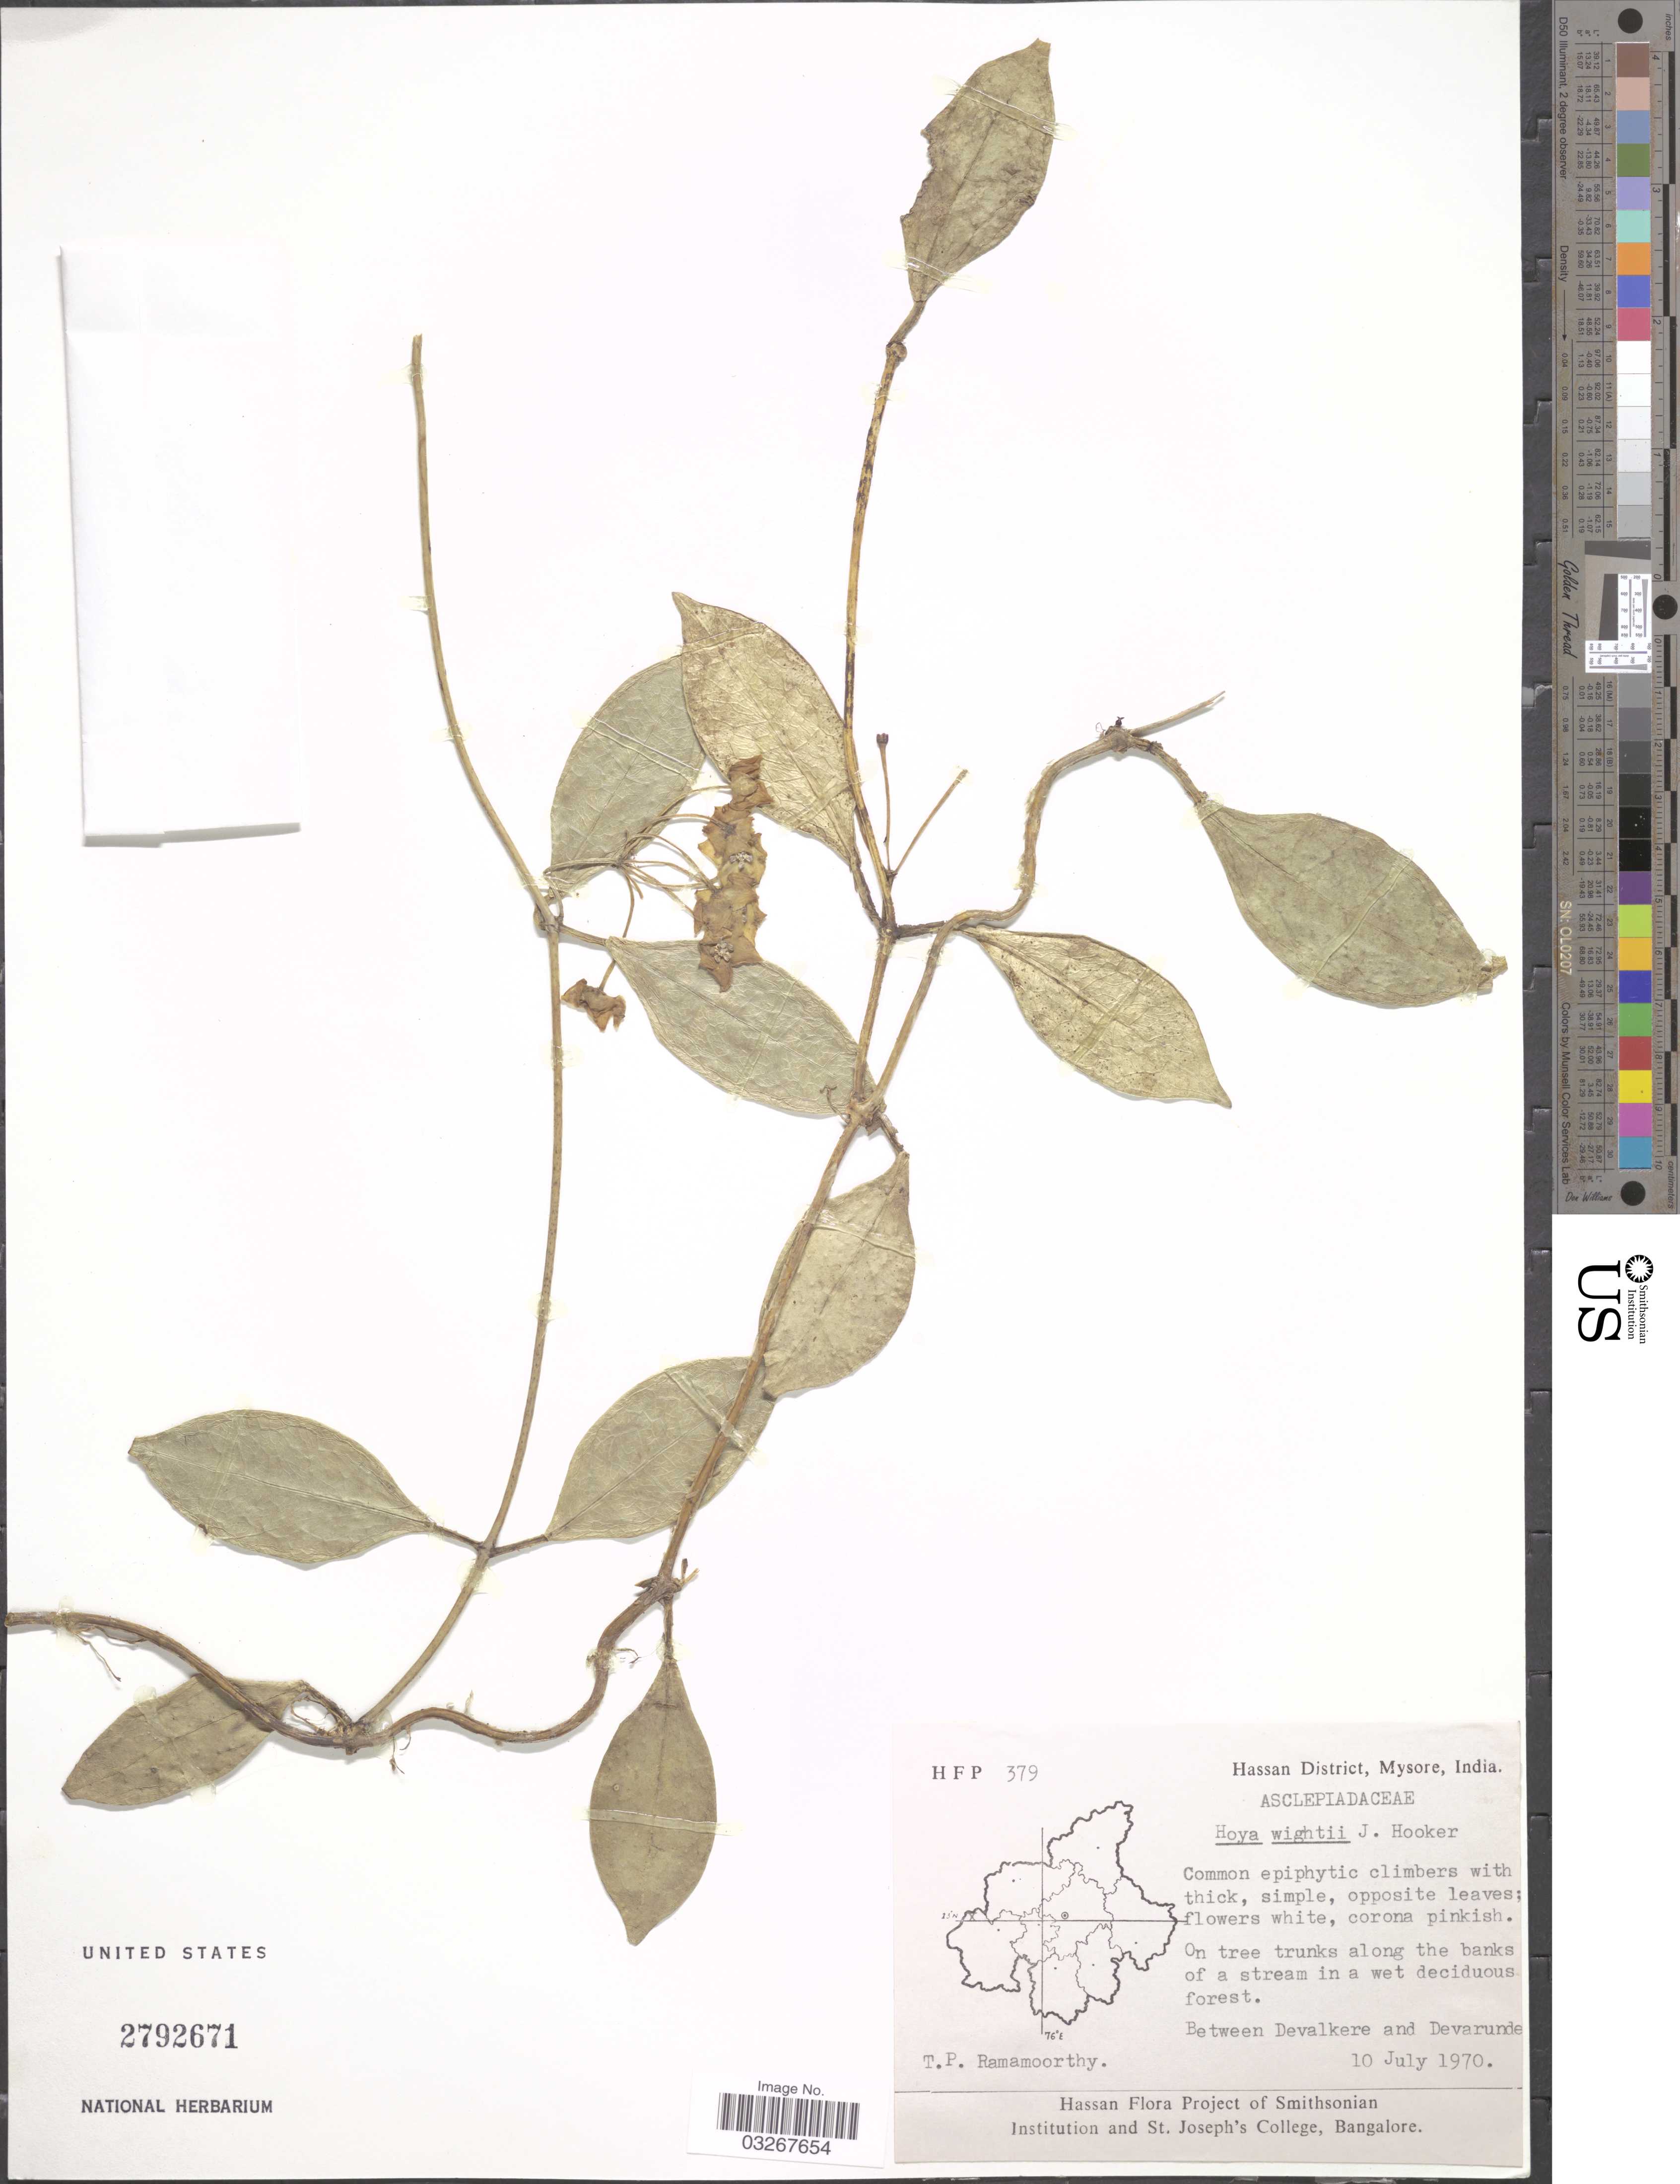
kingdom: Plantae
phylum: Tracheophyta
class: Magnoliopsida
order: Gentianales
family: Apocynaceae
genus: Hoya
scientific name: Hoya wightii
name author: Hook. f.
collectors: T. P. Ramamoorthy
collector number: HFP379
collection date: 1970-07-10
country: India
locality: Hassan District, Mysore, Between Devalkere and Devarunde.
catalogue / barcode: US 2792671